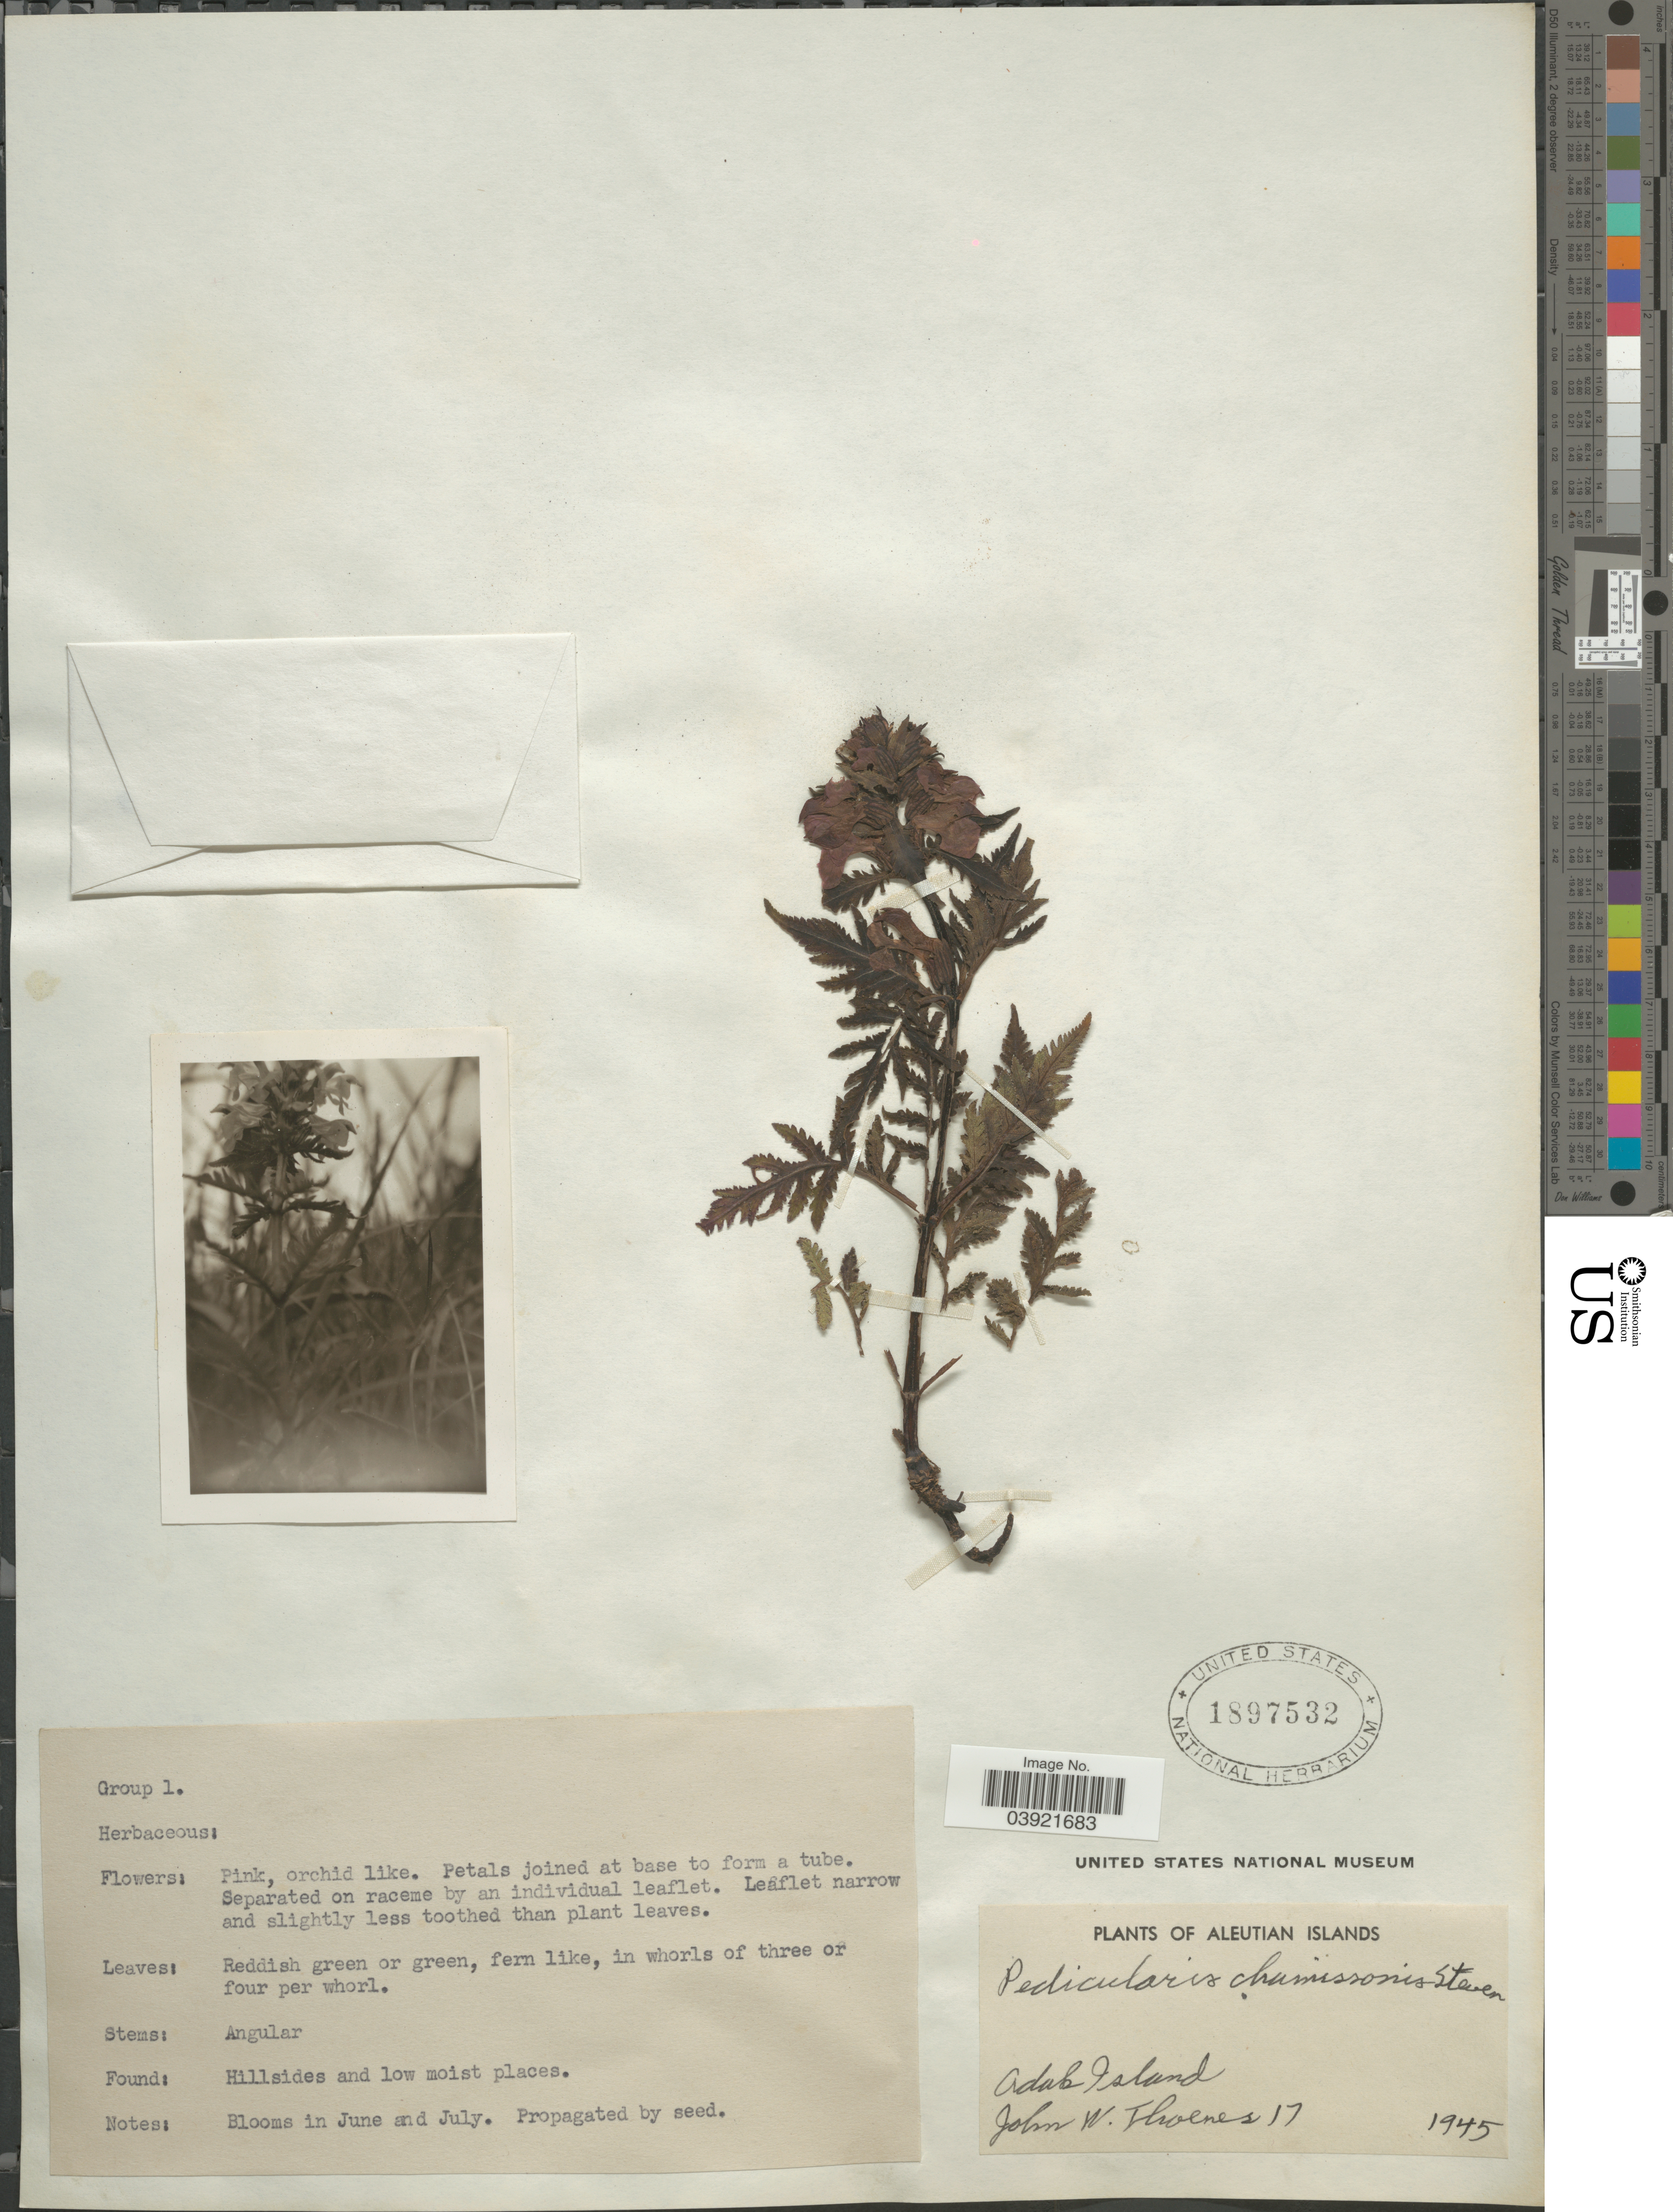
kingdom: Plantae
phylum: Tracheophyta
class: Magnoliopsida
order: Lamiales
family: Orobanchaceae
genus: Pedicularis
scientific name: Pedicularis chamissonis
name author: Steven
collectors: J. Thoenes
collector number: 17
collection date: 1945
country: United States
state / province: Alaska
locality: Aleutian Islands. Adak Island.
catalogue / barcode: US 1897532